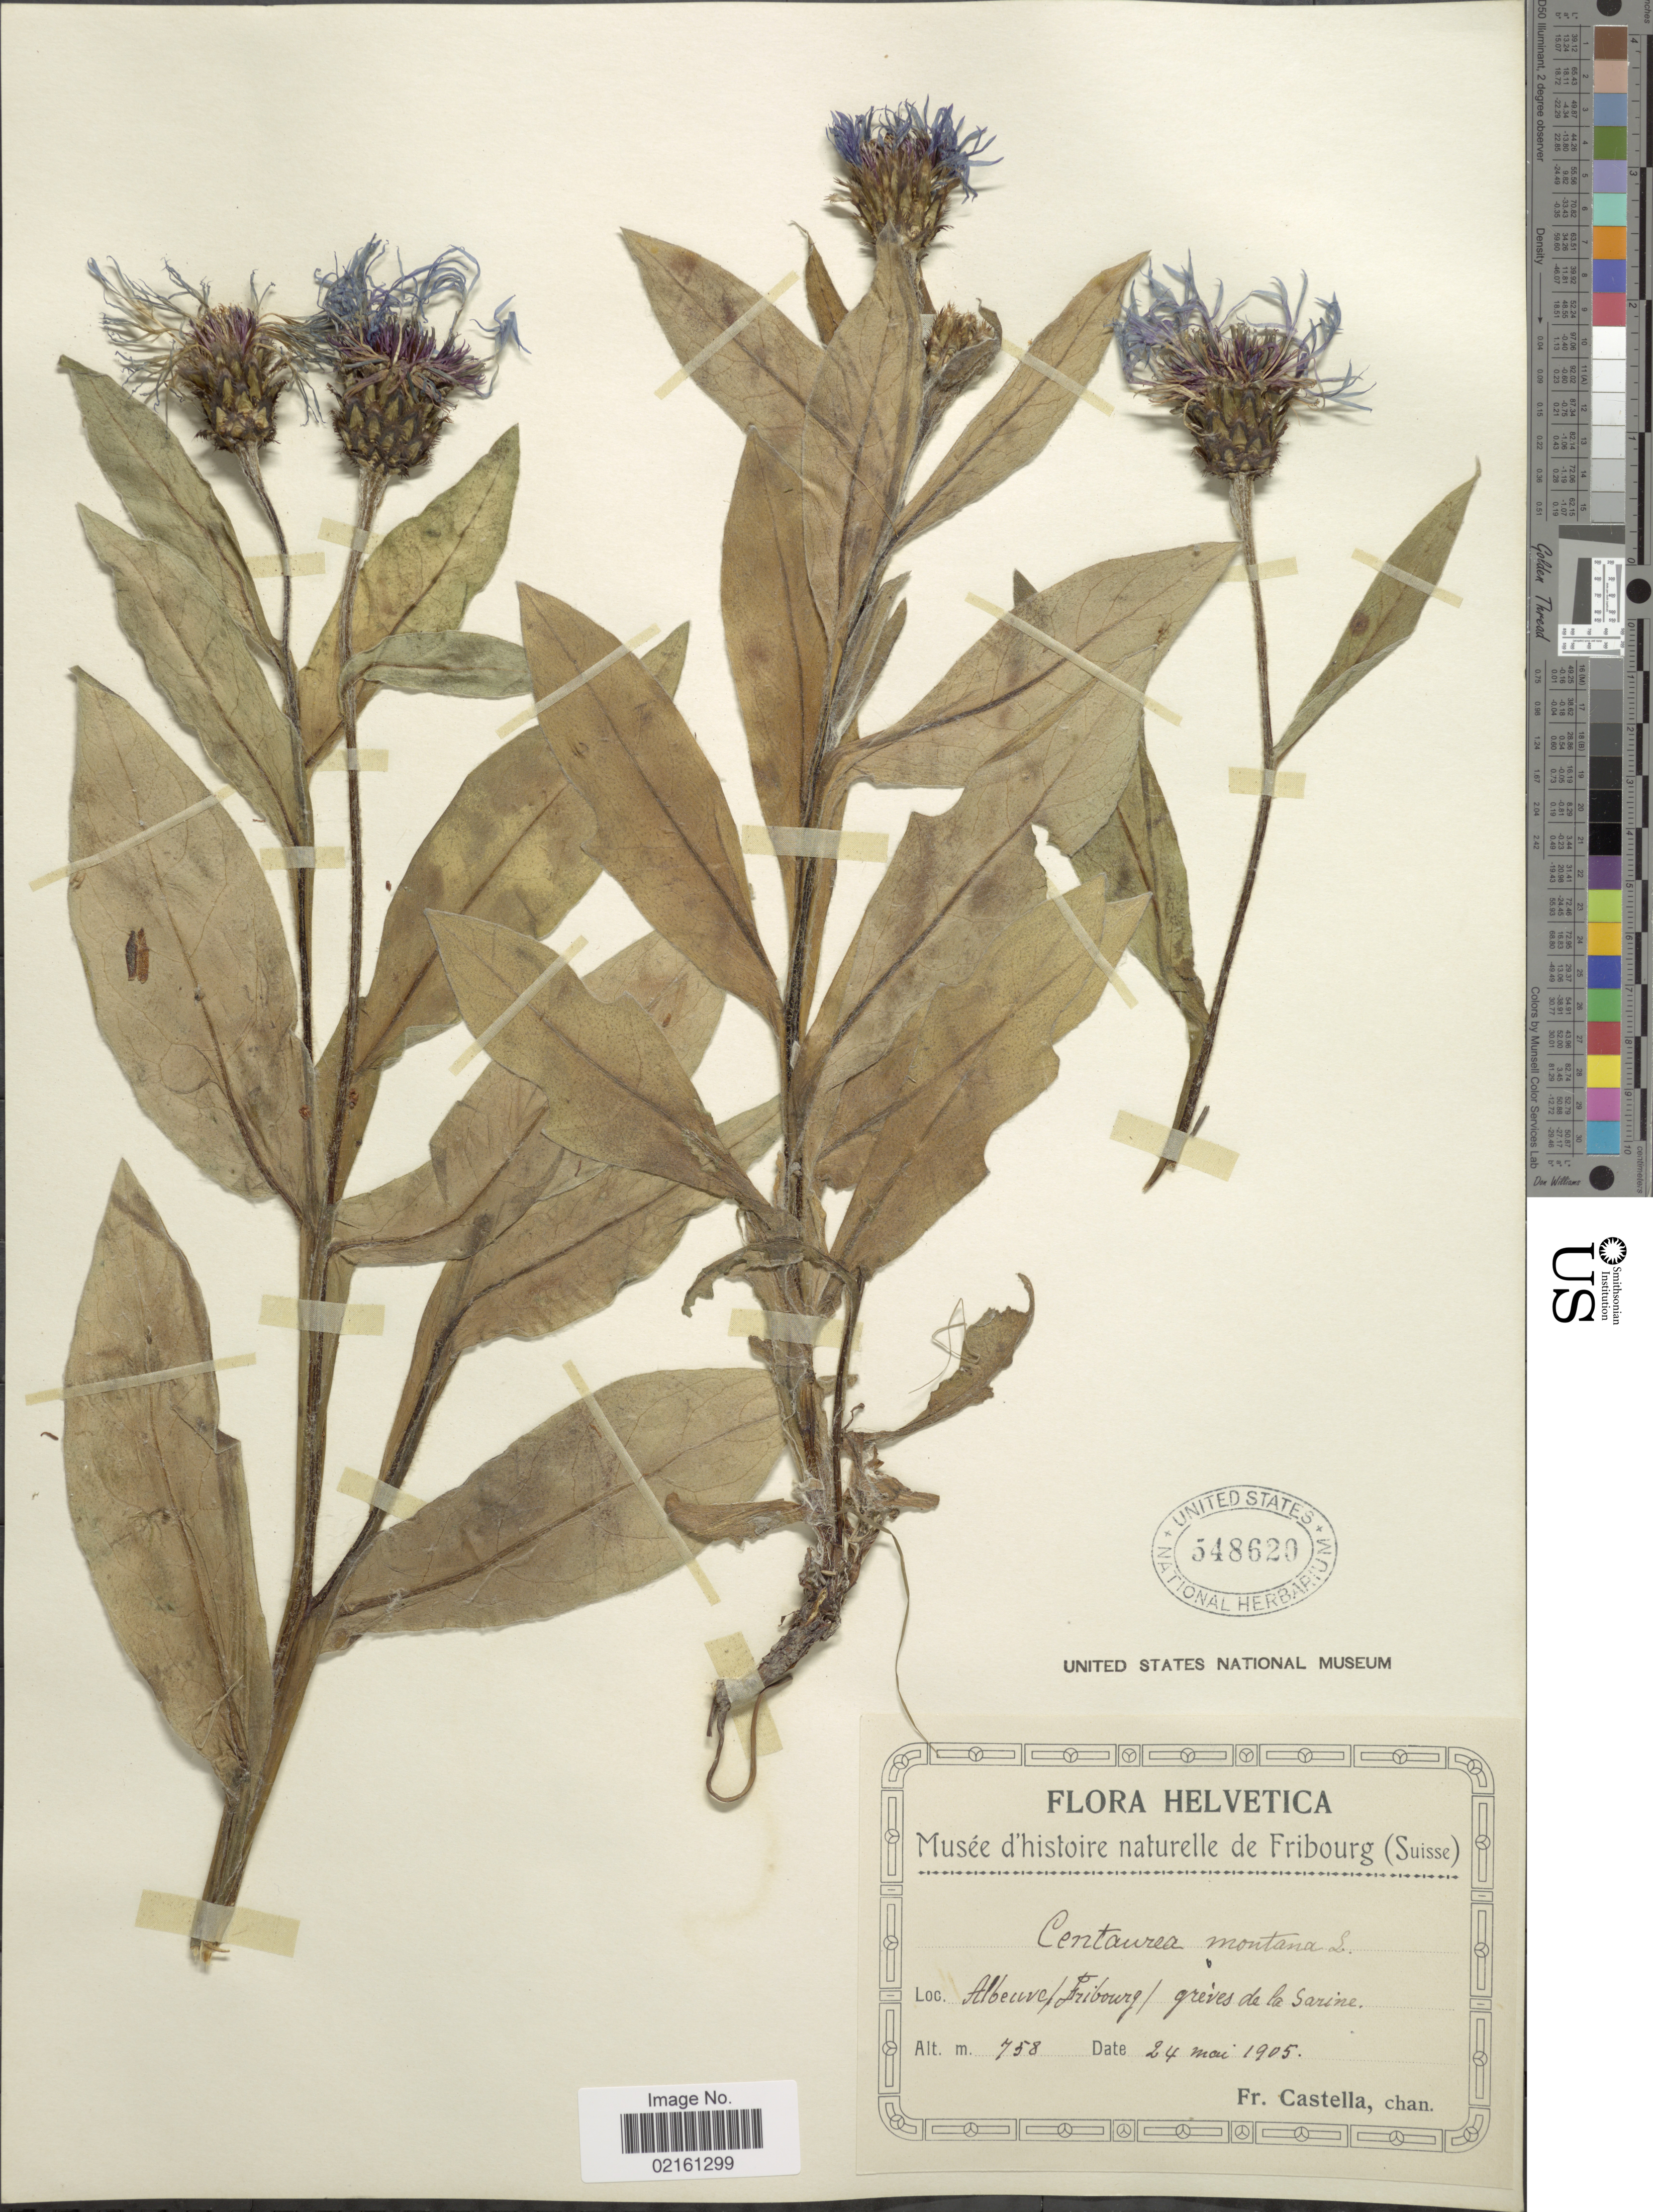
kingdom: Plantae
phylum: Tracheophyta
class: Magnoliopsida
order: Asterales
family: Asteraceae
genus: Centaurea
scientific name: Centaurea montana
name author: L.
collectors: Fr. Castella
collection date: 1905-05-24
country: Switzerland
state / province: Fribourg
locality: Helvetica, Albeuve, greves de la Sarine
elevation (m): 758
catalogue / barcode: US 548620